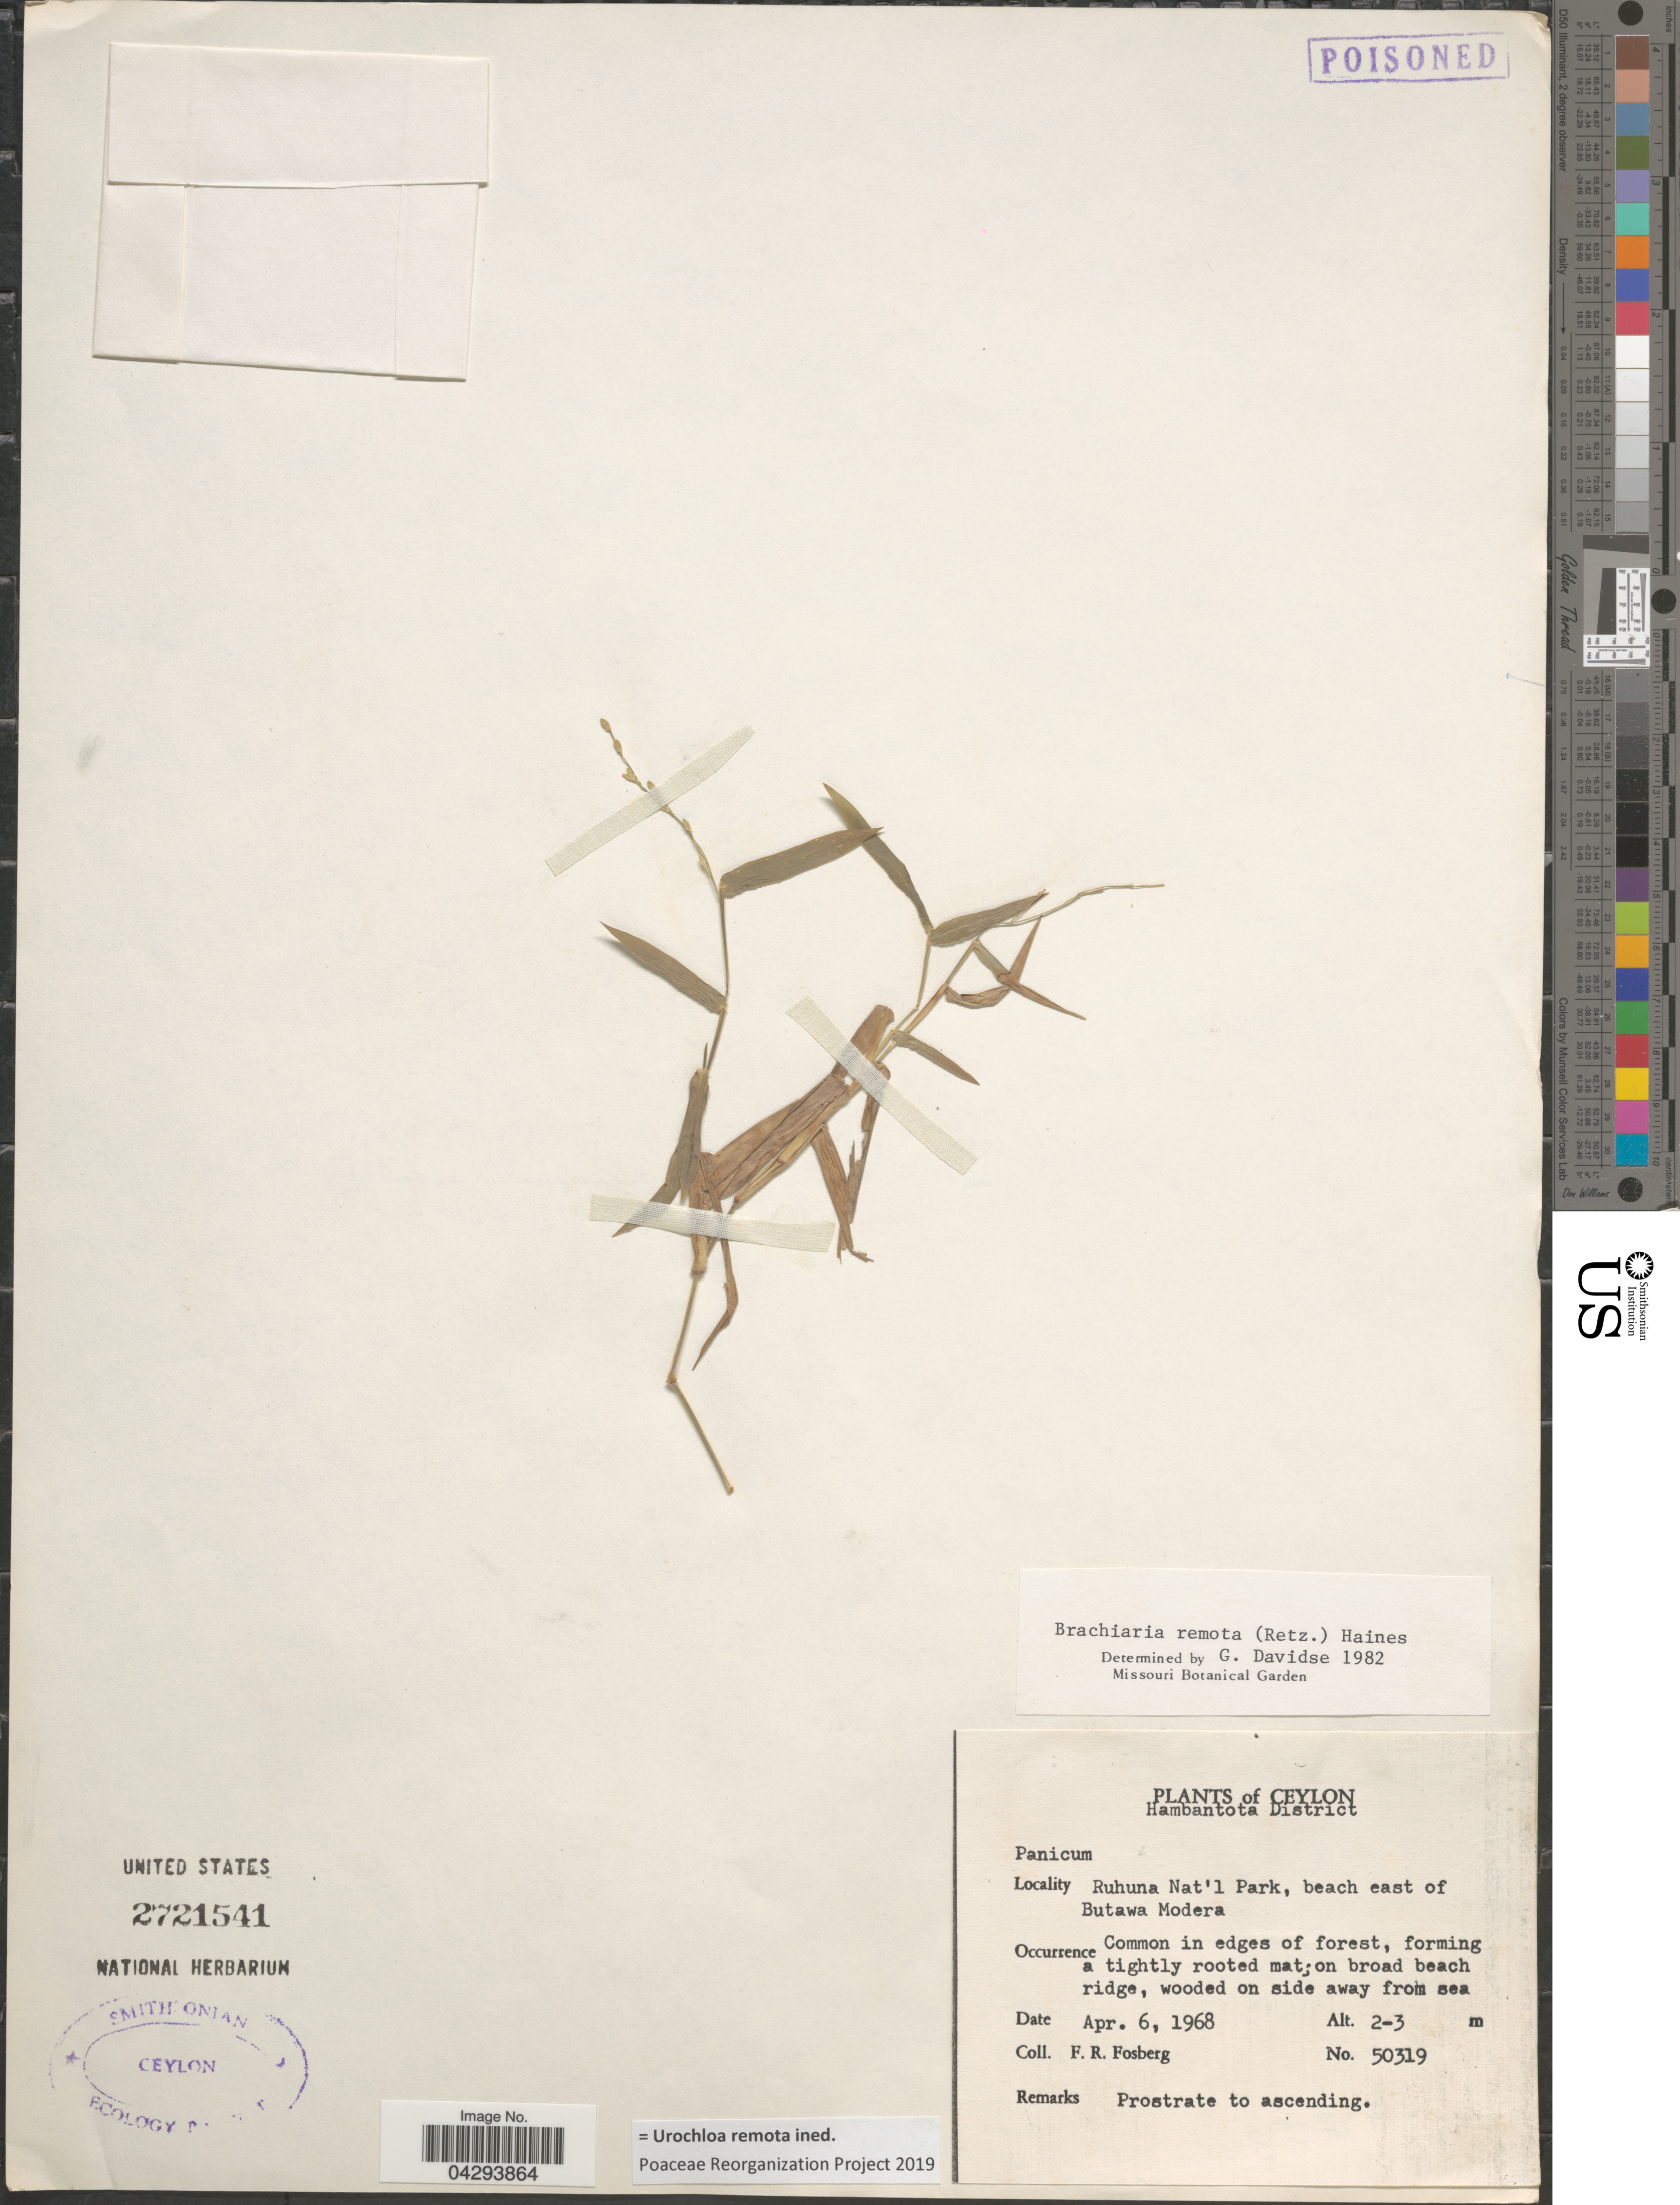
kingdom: Plantae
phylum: Tracheophyta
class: Liliopsida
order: Poales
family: Poaceae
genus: Urochloa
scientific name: Urochloa remota ined.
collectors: F. R. Fosberg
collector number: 50319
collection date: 1968-04-06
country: Sri Lanka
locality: Ceylon. Hambantota District. Ruhuna Nat'l Park, beach east of Butawa Modera.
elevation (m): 2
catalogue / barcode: US 2721541